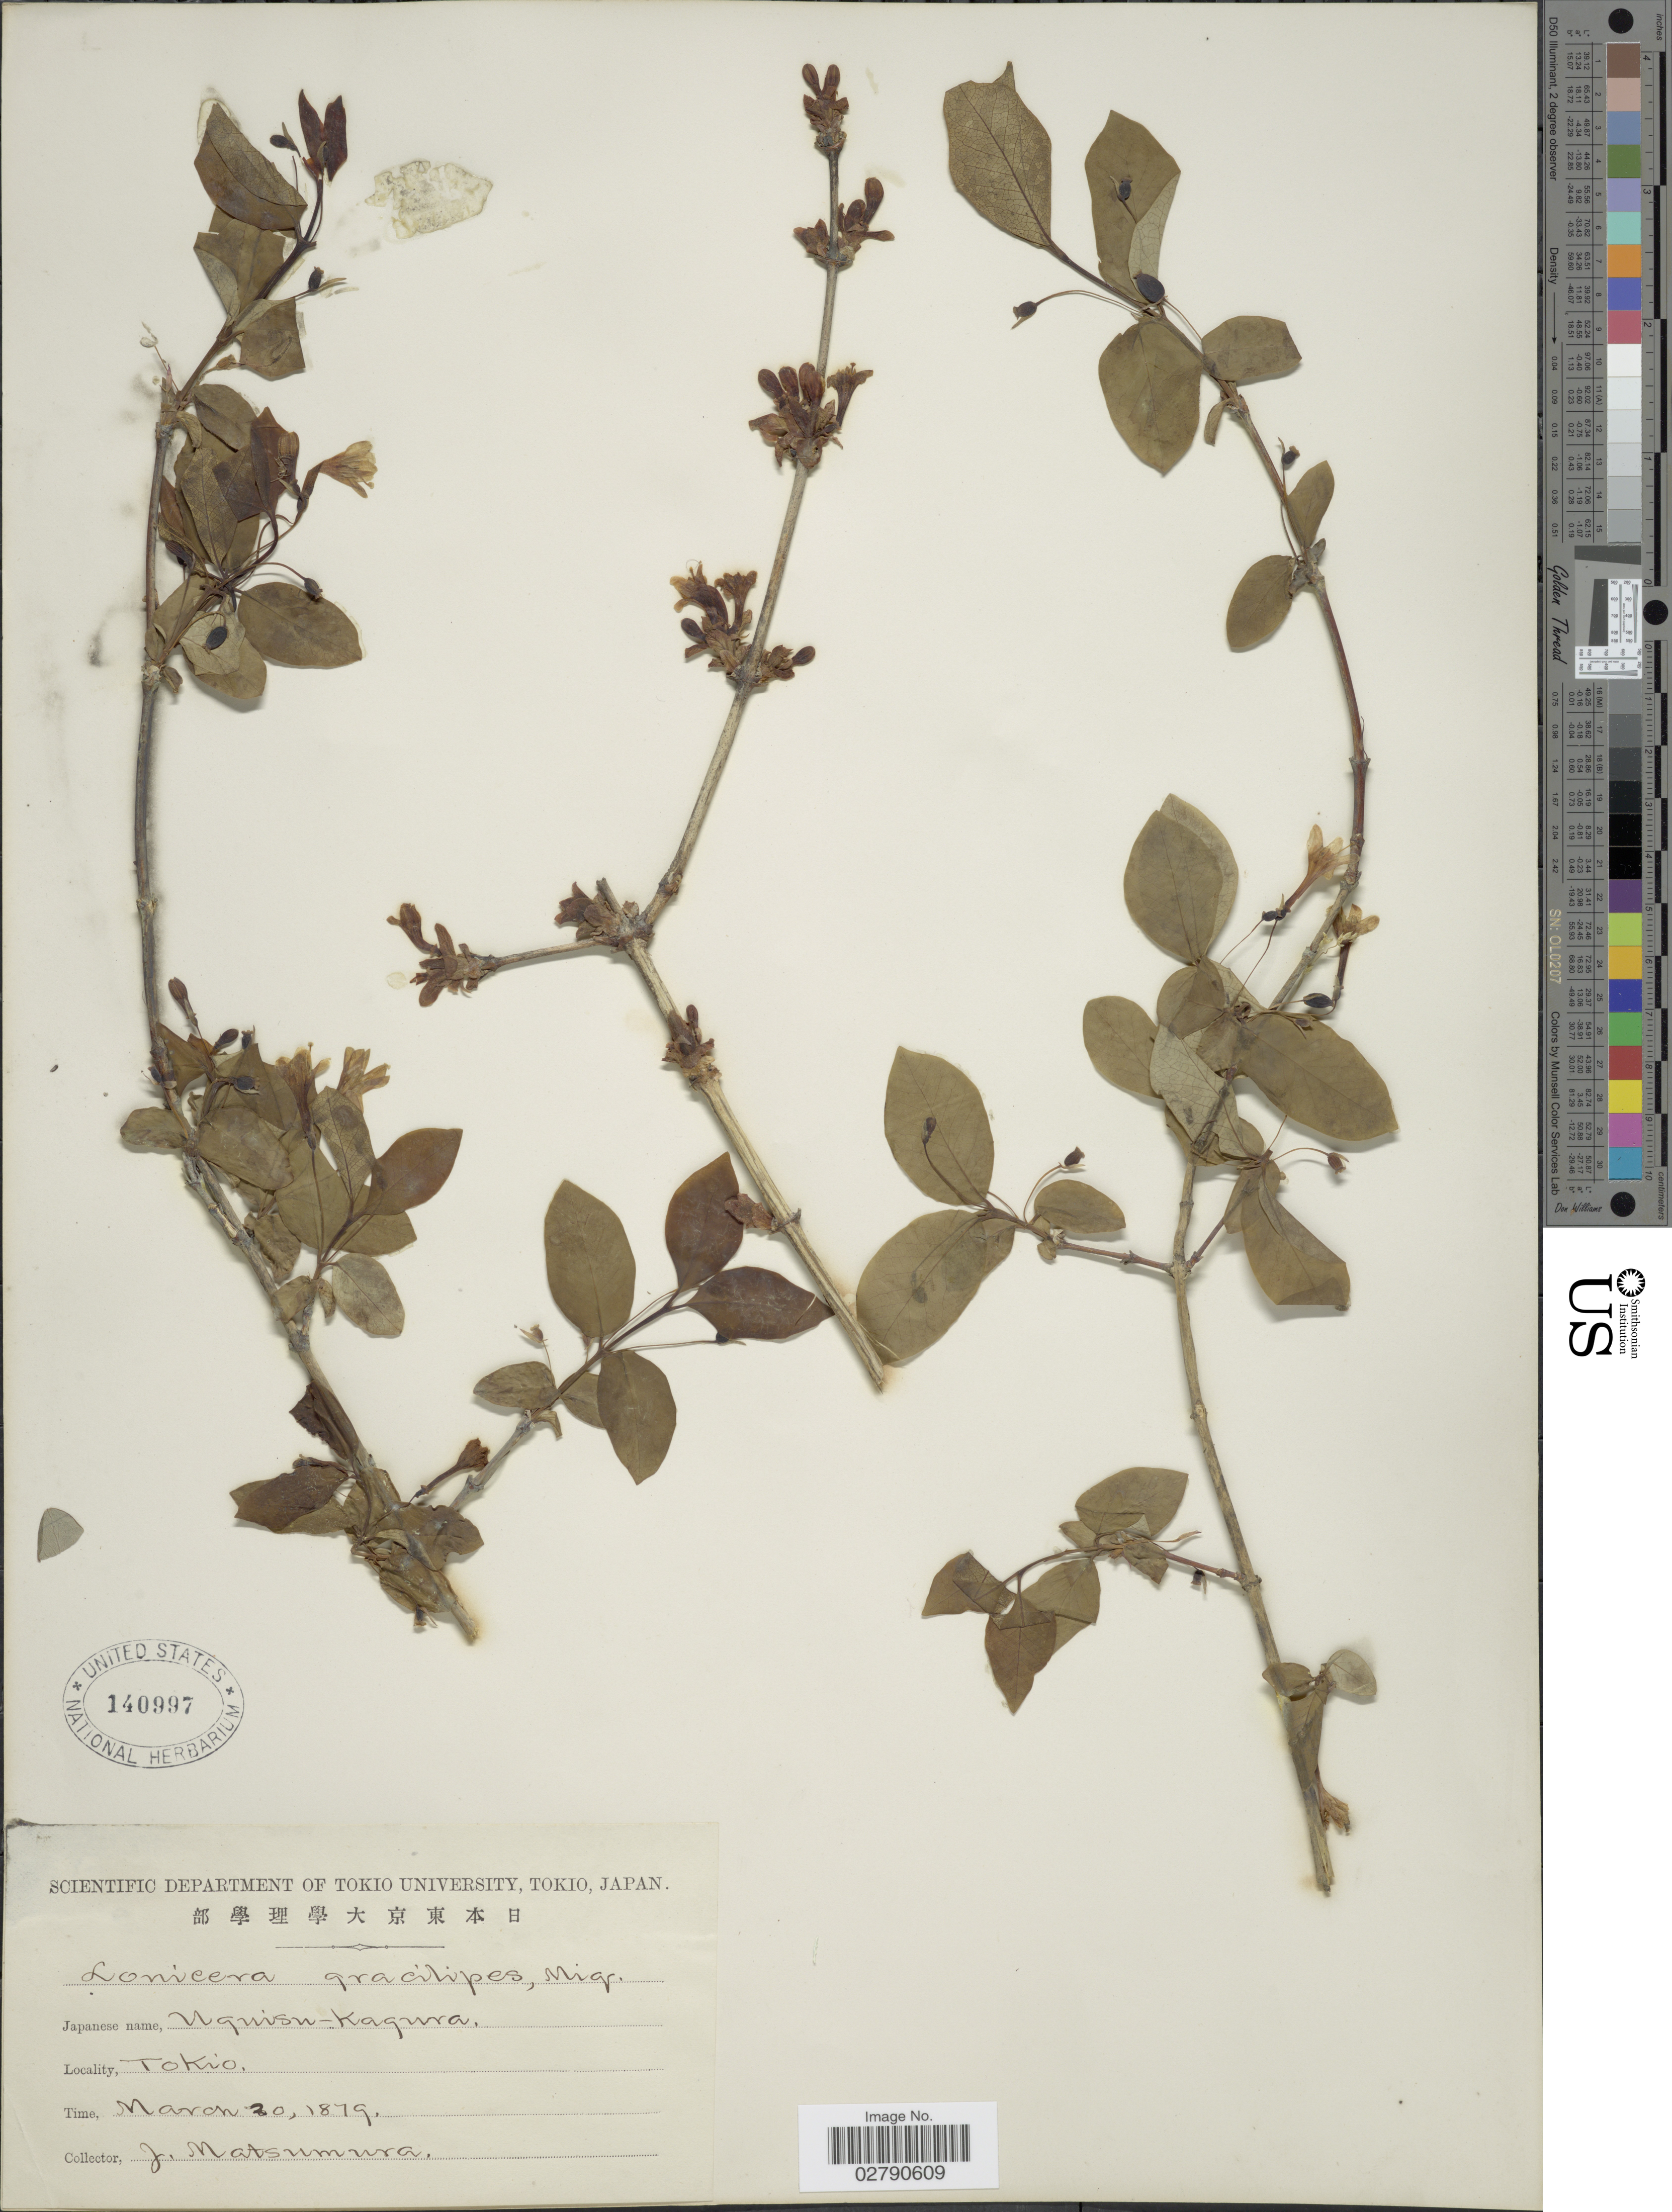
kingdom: Plantae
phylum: Tracheophyta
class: Magnoliopsida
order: Dipsacales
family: Caprifoliaceae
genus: Lonicera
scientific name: Lonicera gracilipes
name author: Miq.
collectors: J. Matsumura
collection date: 1879-03-20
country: Japan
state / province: Tokyo, Federal City of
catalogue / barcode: US 140997